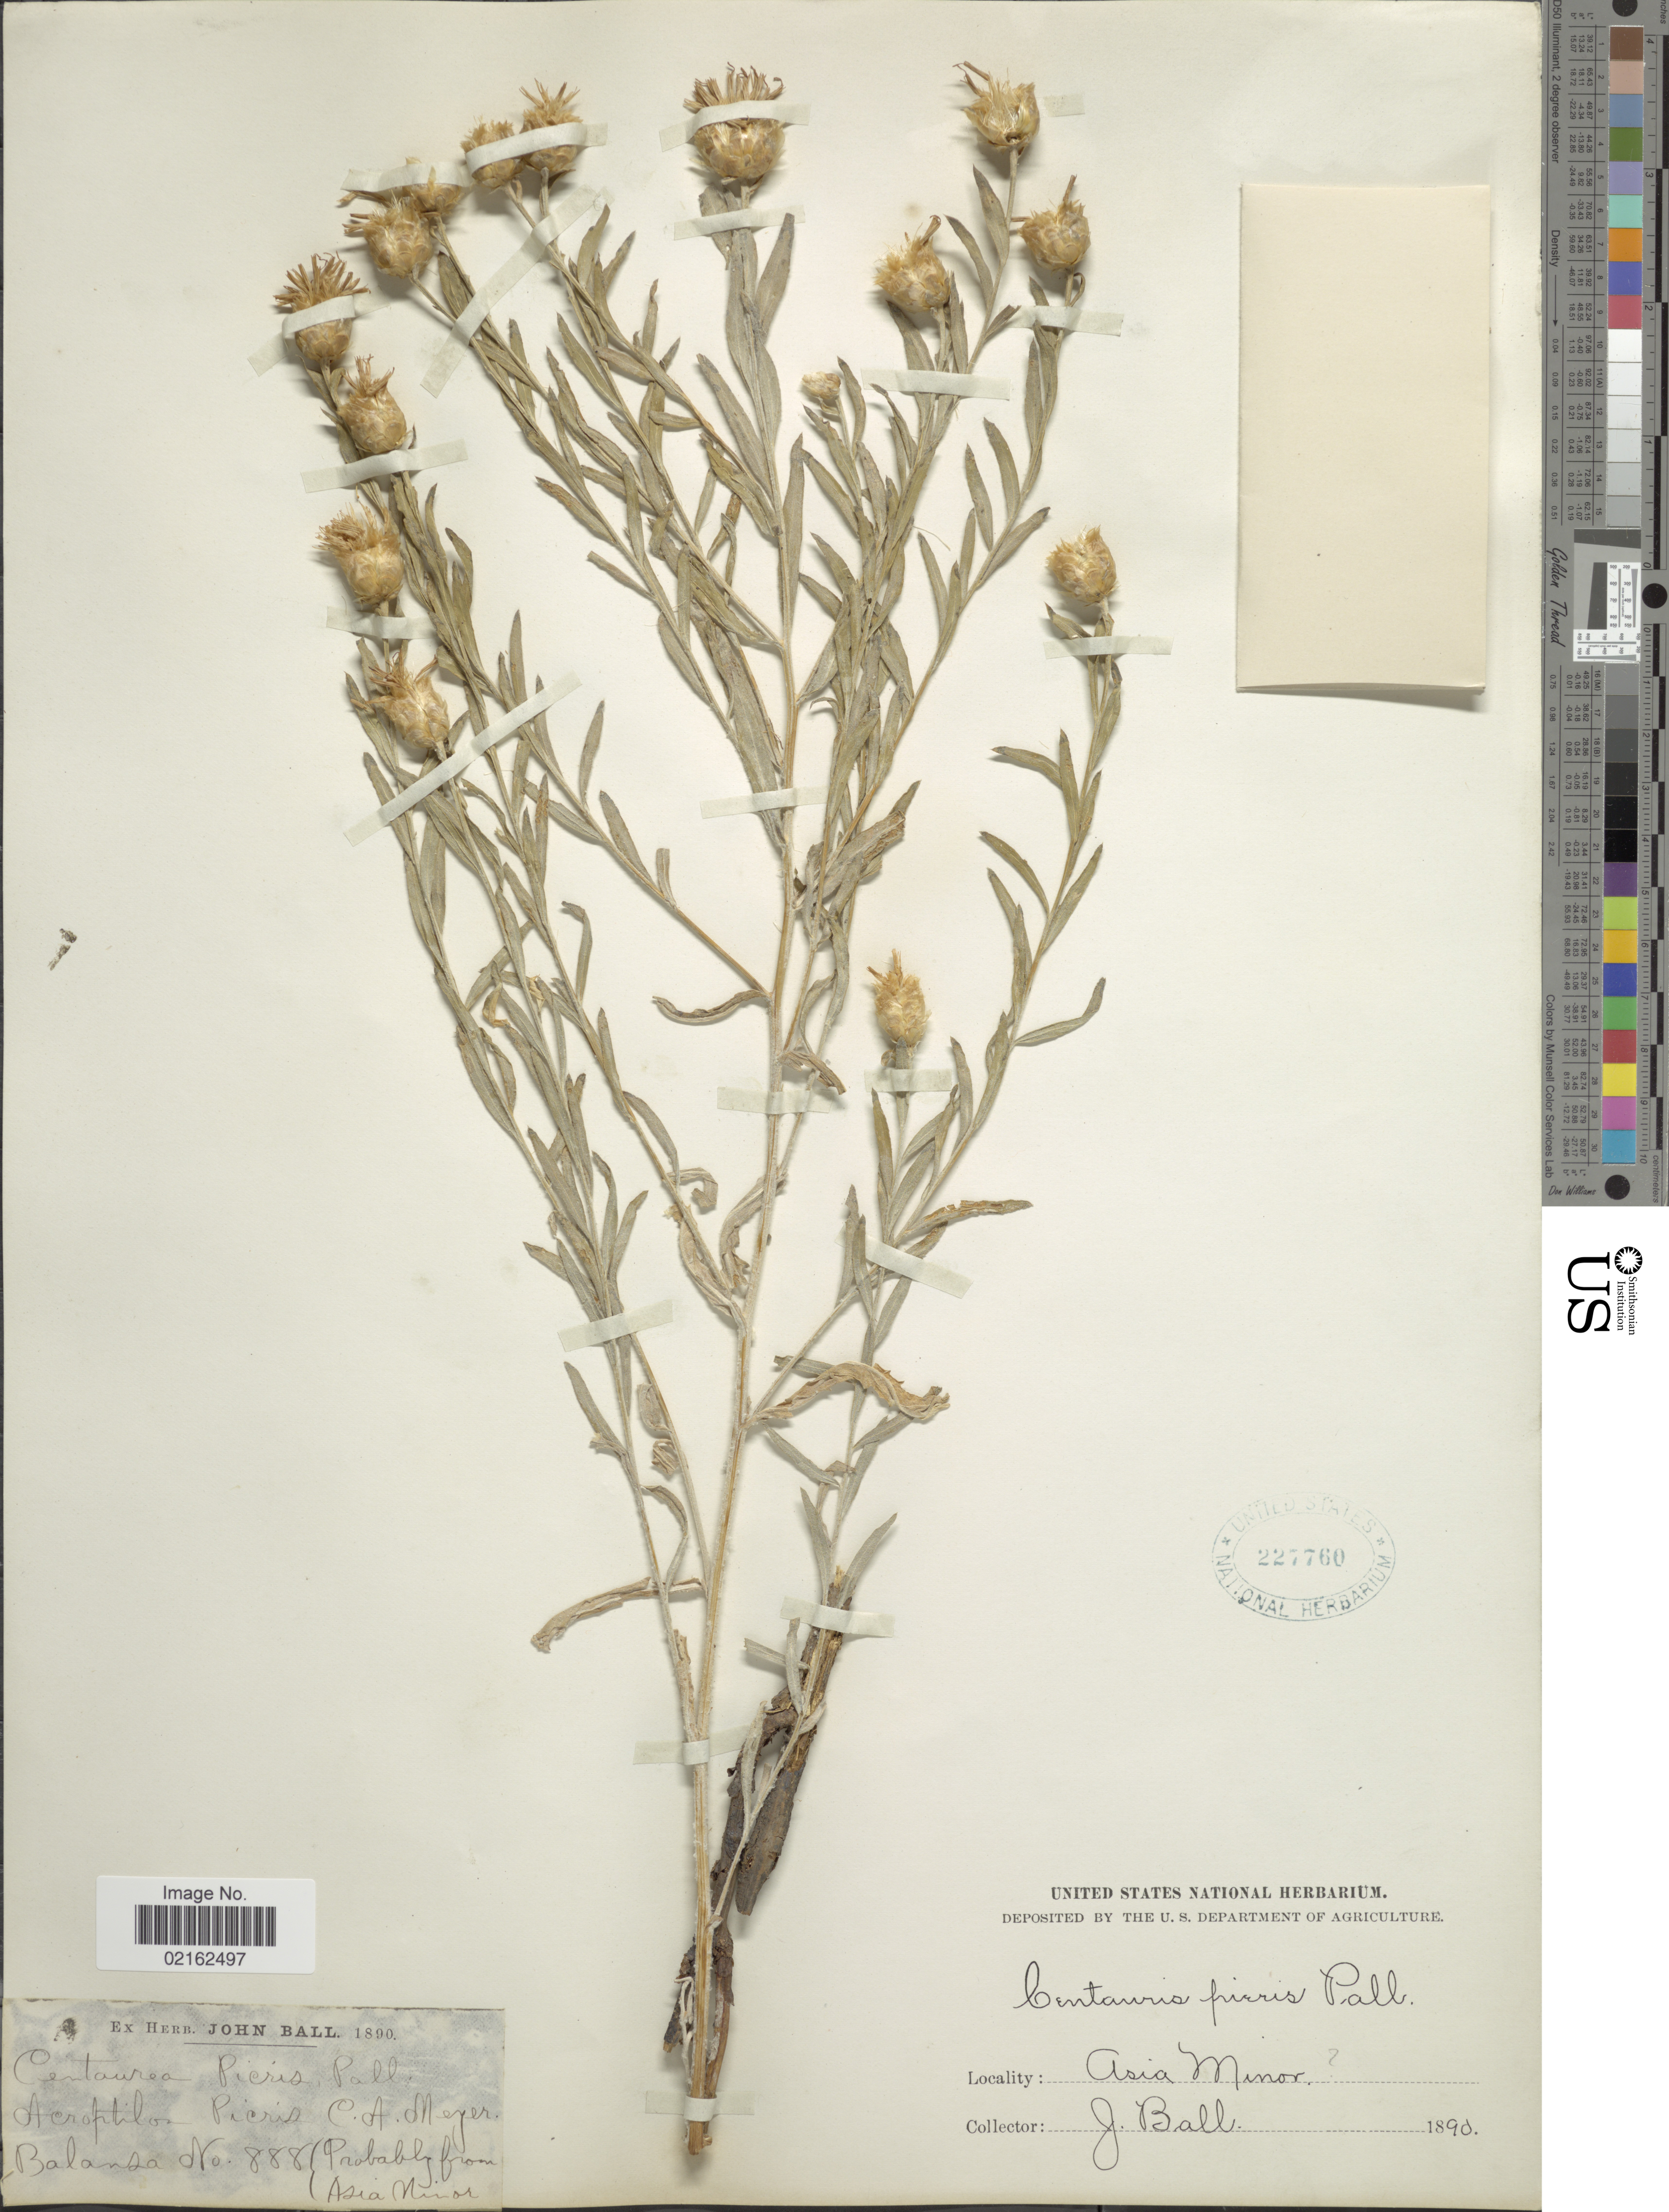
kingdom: Plantae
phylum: Tracheophyta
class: Magnoliopsida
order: Asterales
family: Asteraceae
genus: Acroptilon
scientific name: Acroptilon repens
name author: (L.) DC.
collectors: J. Ball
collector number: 888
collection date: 1890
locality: Asia Minor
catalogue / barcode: US 227760